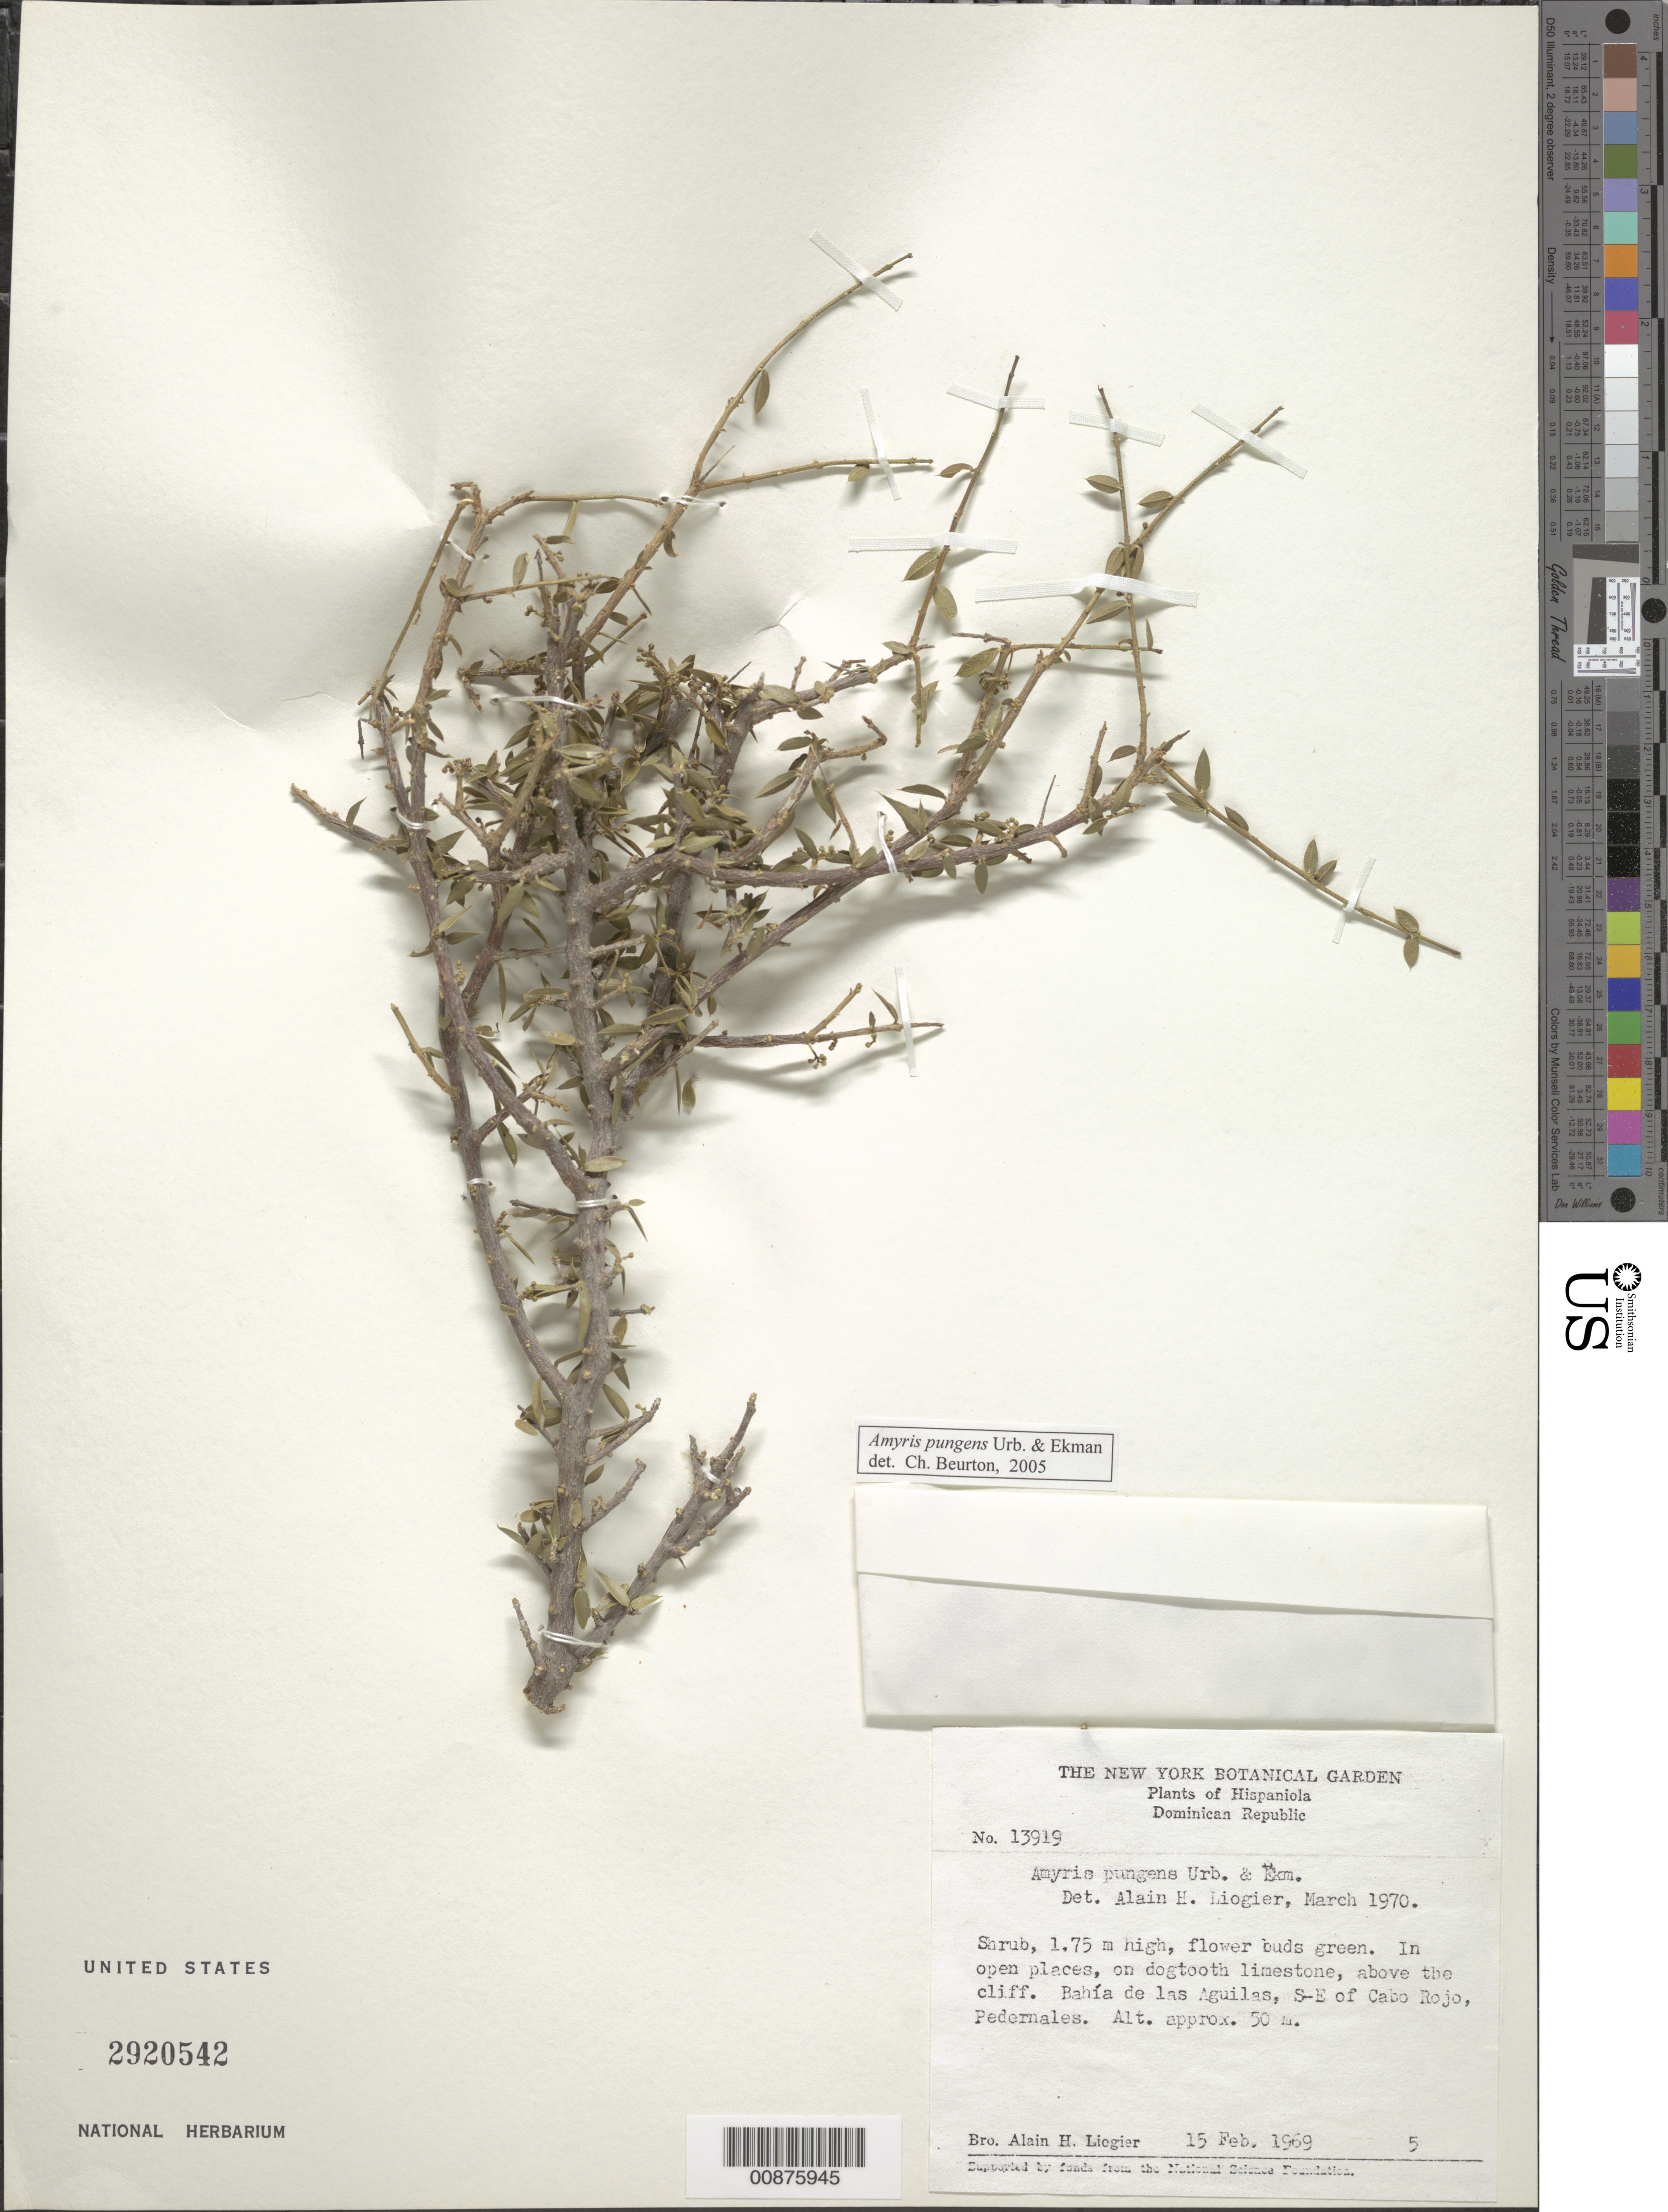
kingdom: Plantae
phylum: Tracheophyta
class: Magnoliopsida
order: Sapindales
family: Rutaceae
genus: Amyris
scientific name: Amyris pungens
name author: Urb. & Ekman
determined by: Beurton, C.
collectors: A. H. Liogier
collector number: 13919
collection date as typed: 15 Feb 1969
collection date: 1969-02-15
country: Dominican Republic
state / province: Pedernales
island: Hispaniola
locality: Bahía de las Aguilas, SE of Cabo Rojo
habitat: In open places, on dogtooth limestone, above the cliff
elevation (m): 50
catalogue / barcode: US 2920542